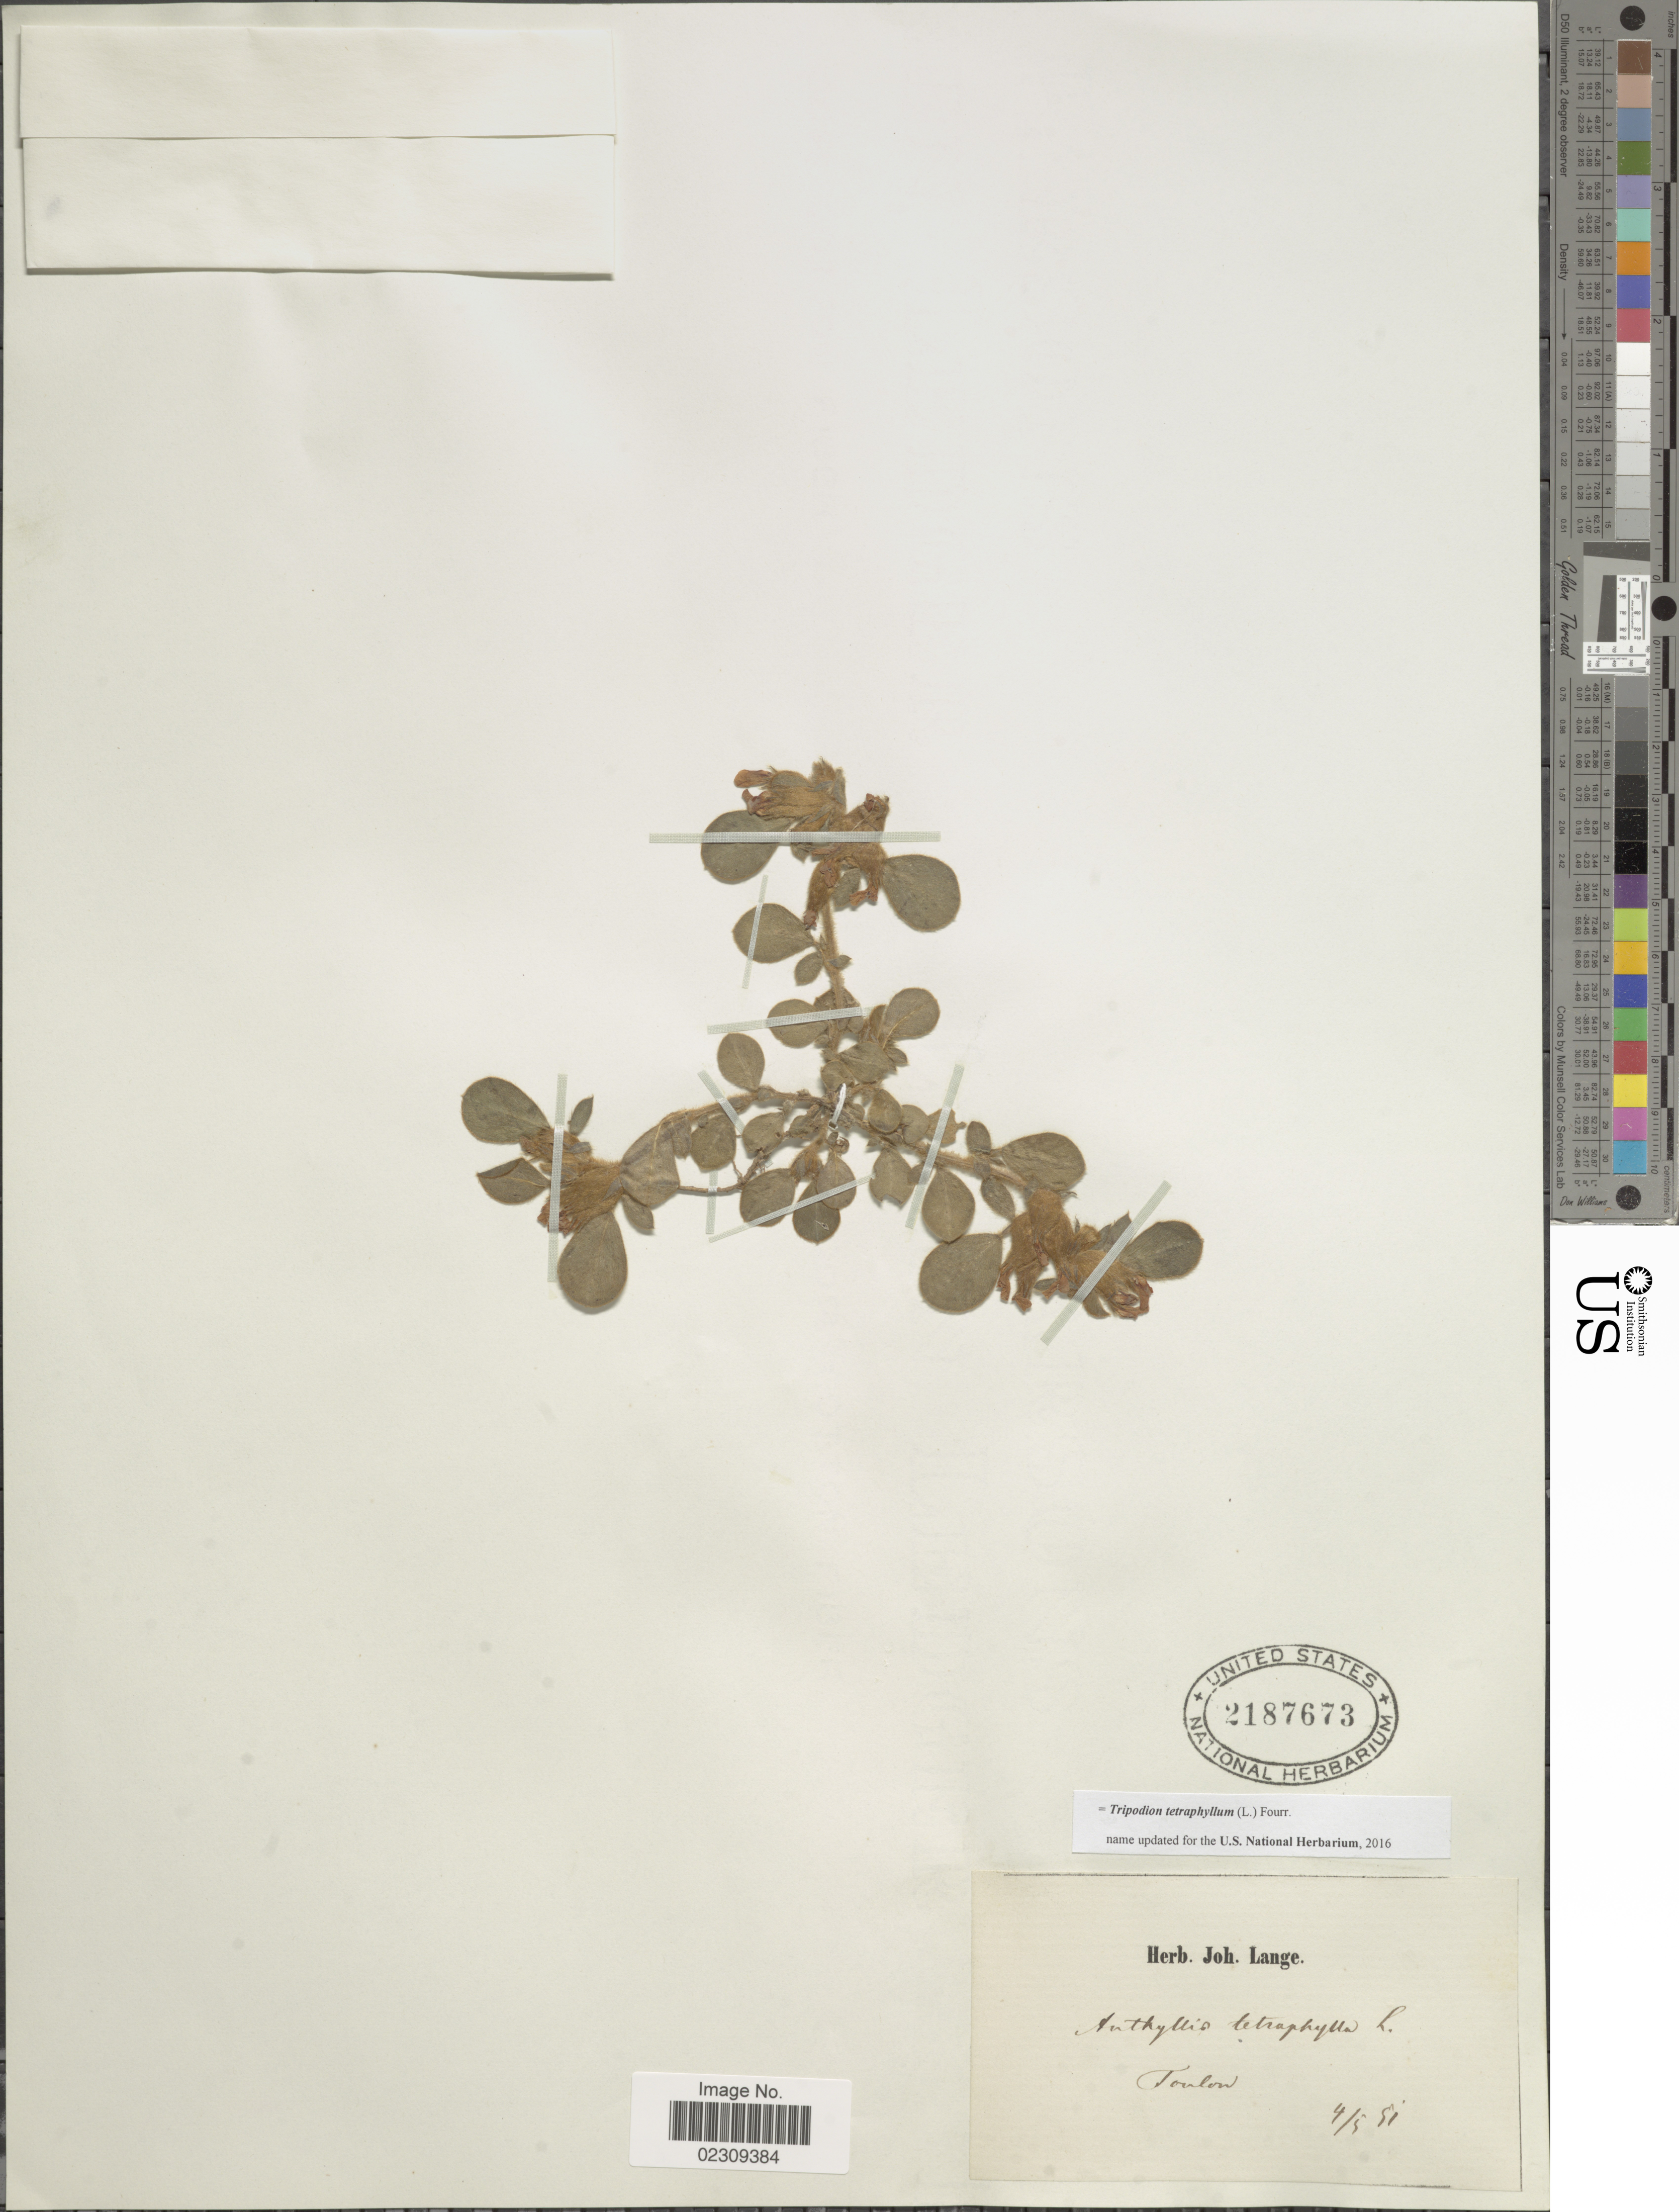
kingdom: Plantae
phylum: Tracheophyta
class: Magnoliopsida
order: Fabales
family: Fabaceae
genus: Tripodion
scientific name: Tripodion tetraphyllum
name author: (L.) Fourr.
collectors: ex herb. Joh. Lange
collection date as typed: Transcribed d/m/y: 4/5/51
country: France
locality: Toulou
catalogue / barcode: US 2187673